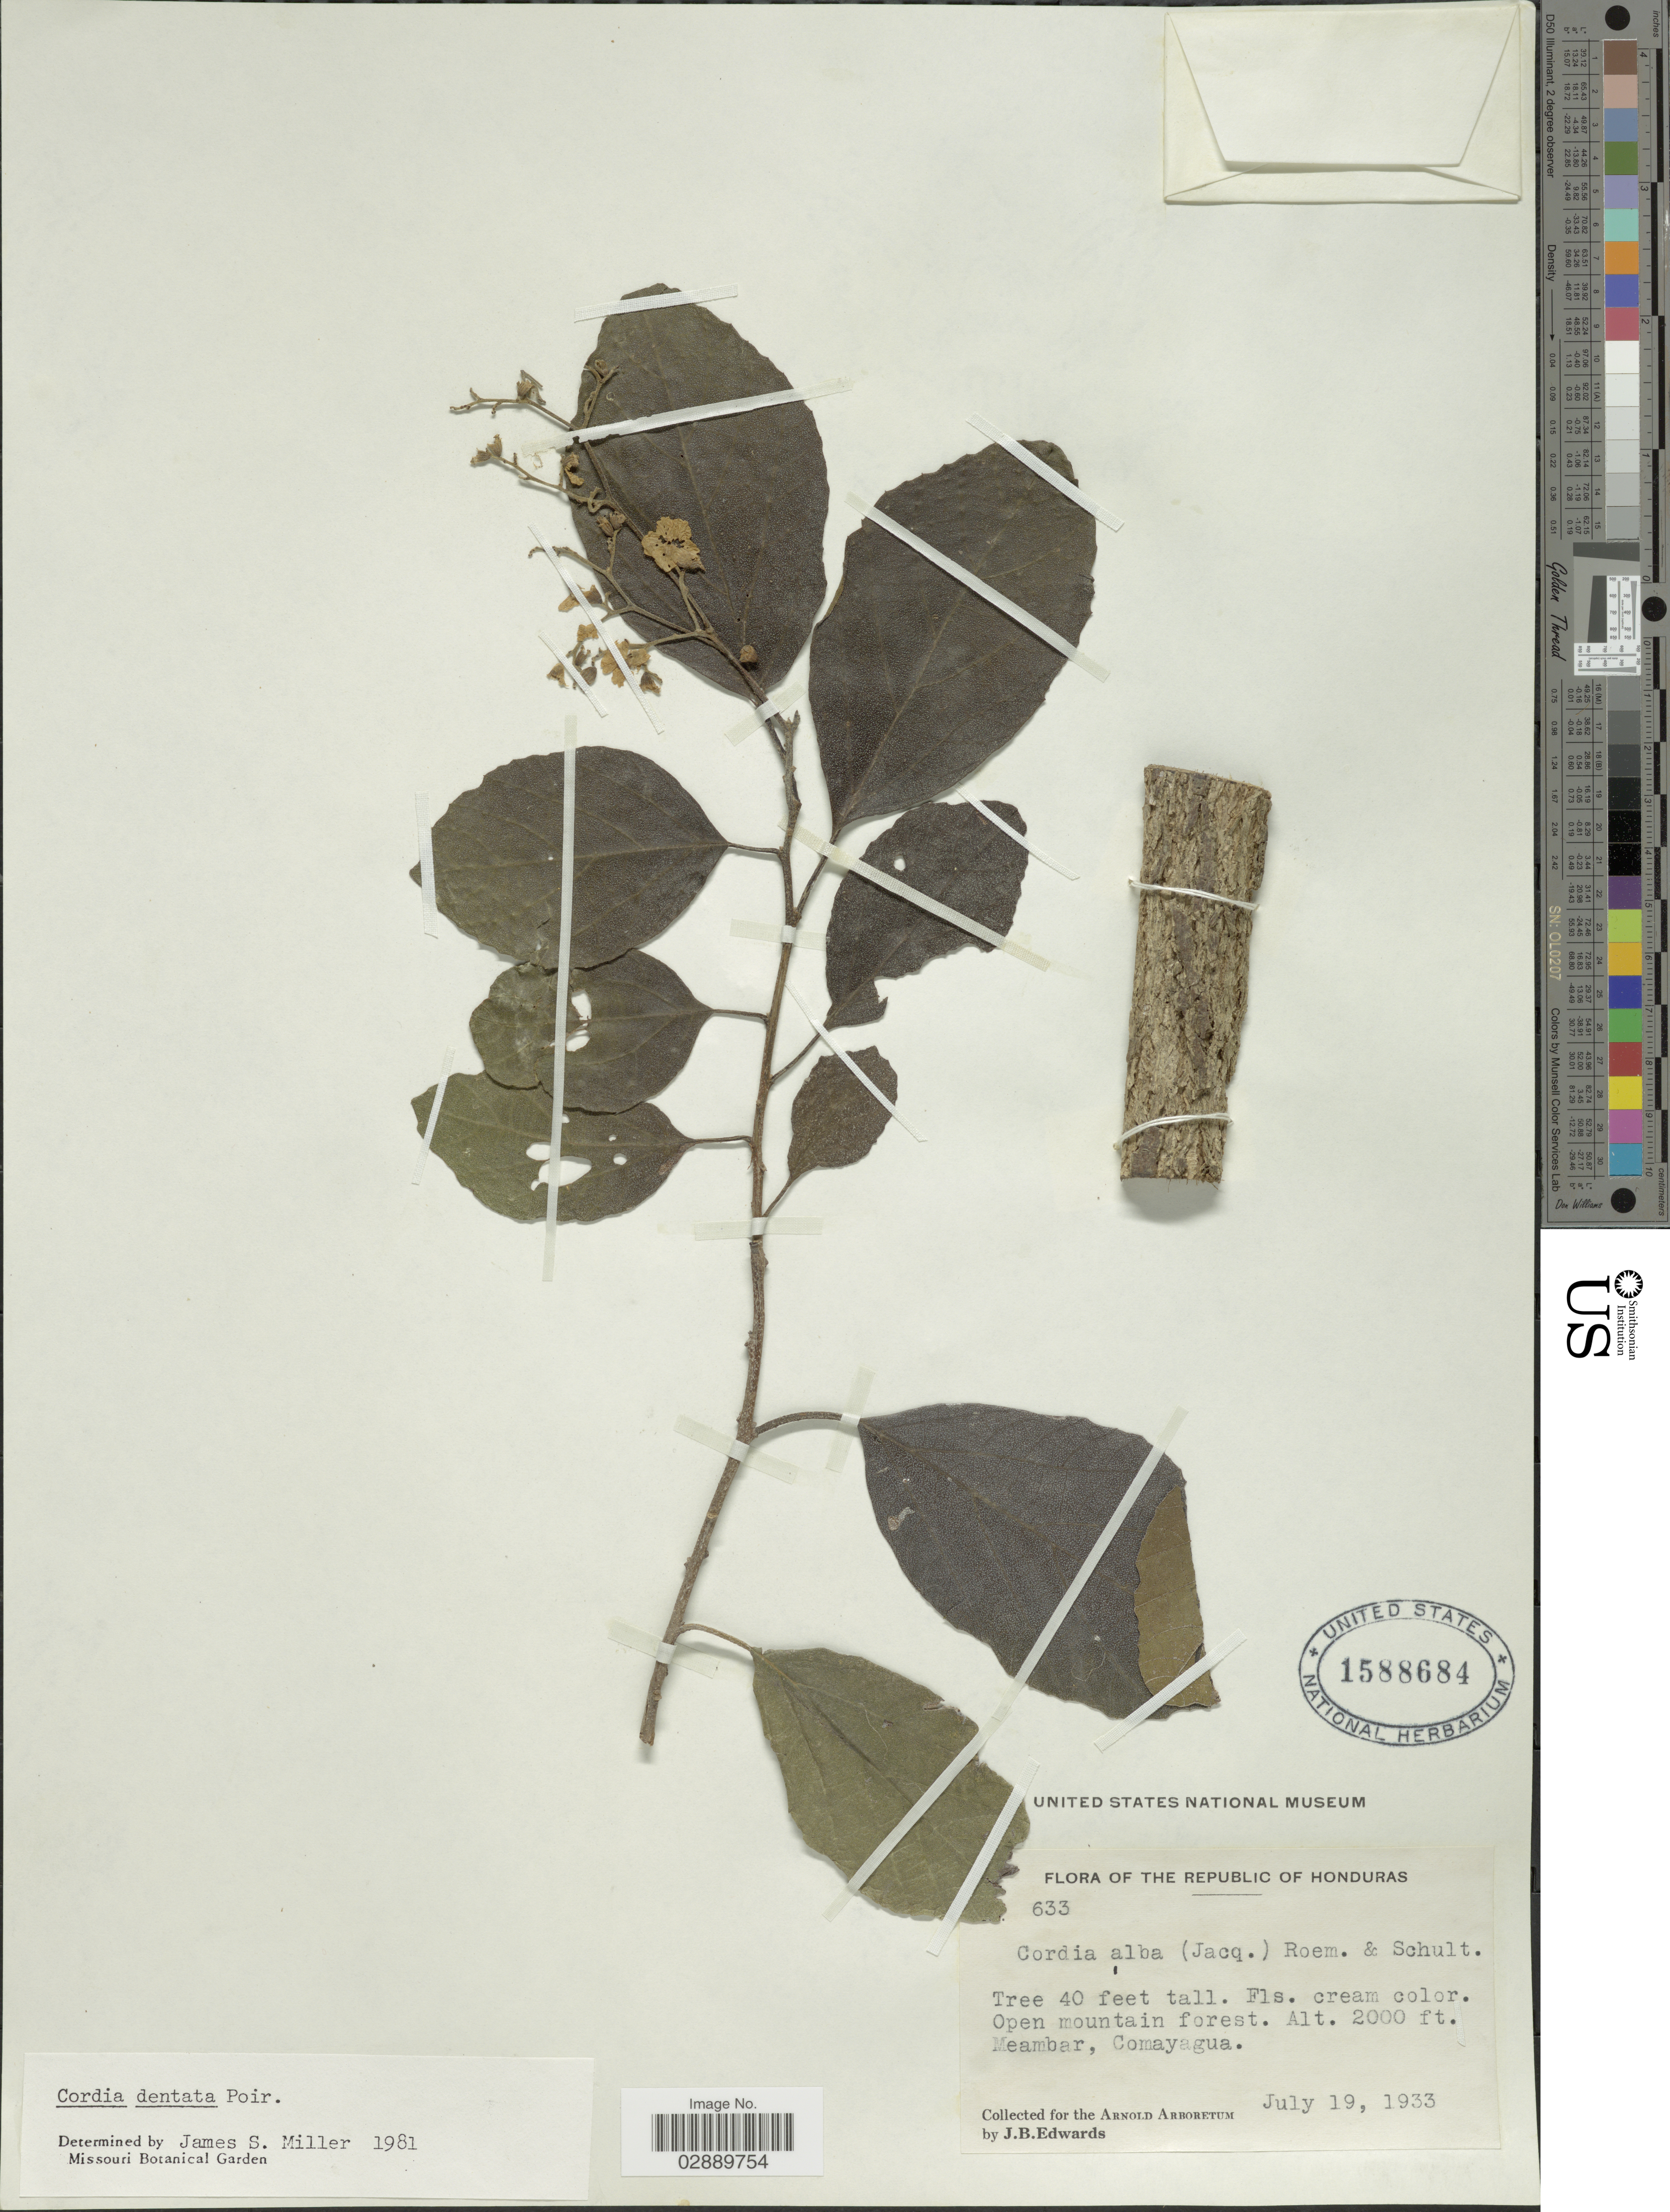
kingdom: Plantae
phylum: Tracheophyta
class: Magnoliopsida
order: Boraginales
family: Cordiaceae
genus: Cordia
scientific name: Cordia dentata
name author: Poir.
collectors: J. B. Edwards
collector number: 633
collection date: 1933-07-19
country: Honduras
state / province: Comayagua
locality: Open mountain forest. Meambar.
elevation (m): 610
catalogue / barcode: US 1588684